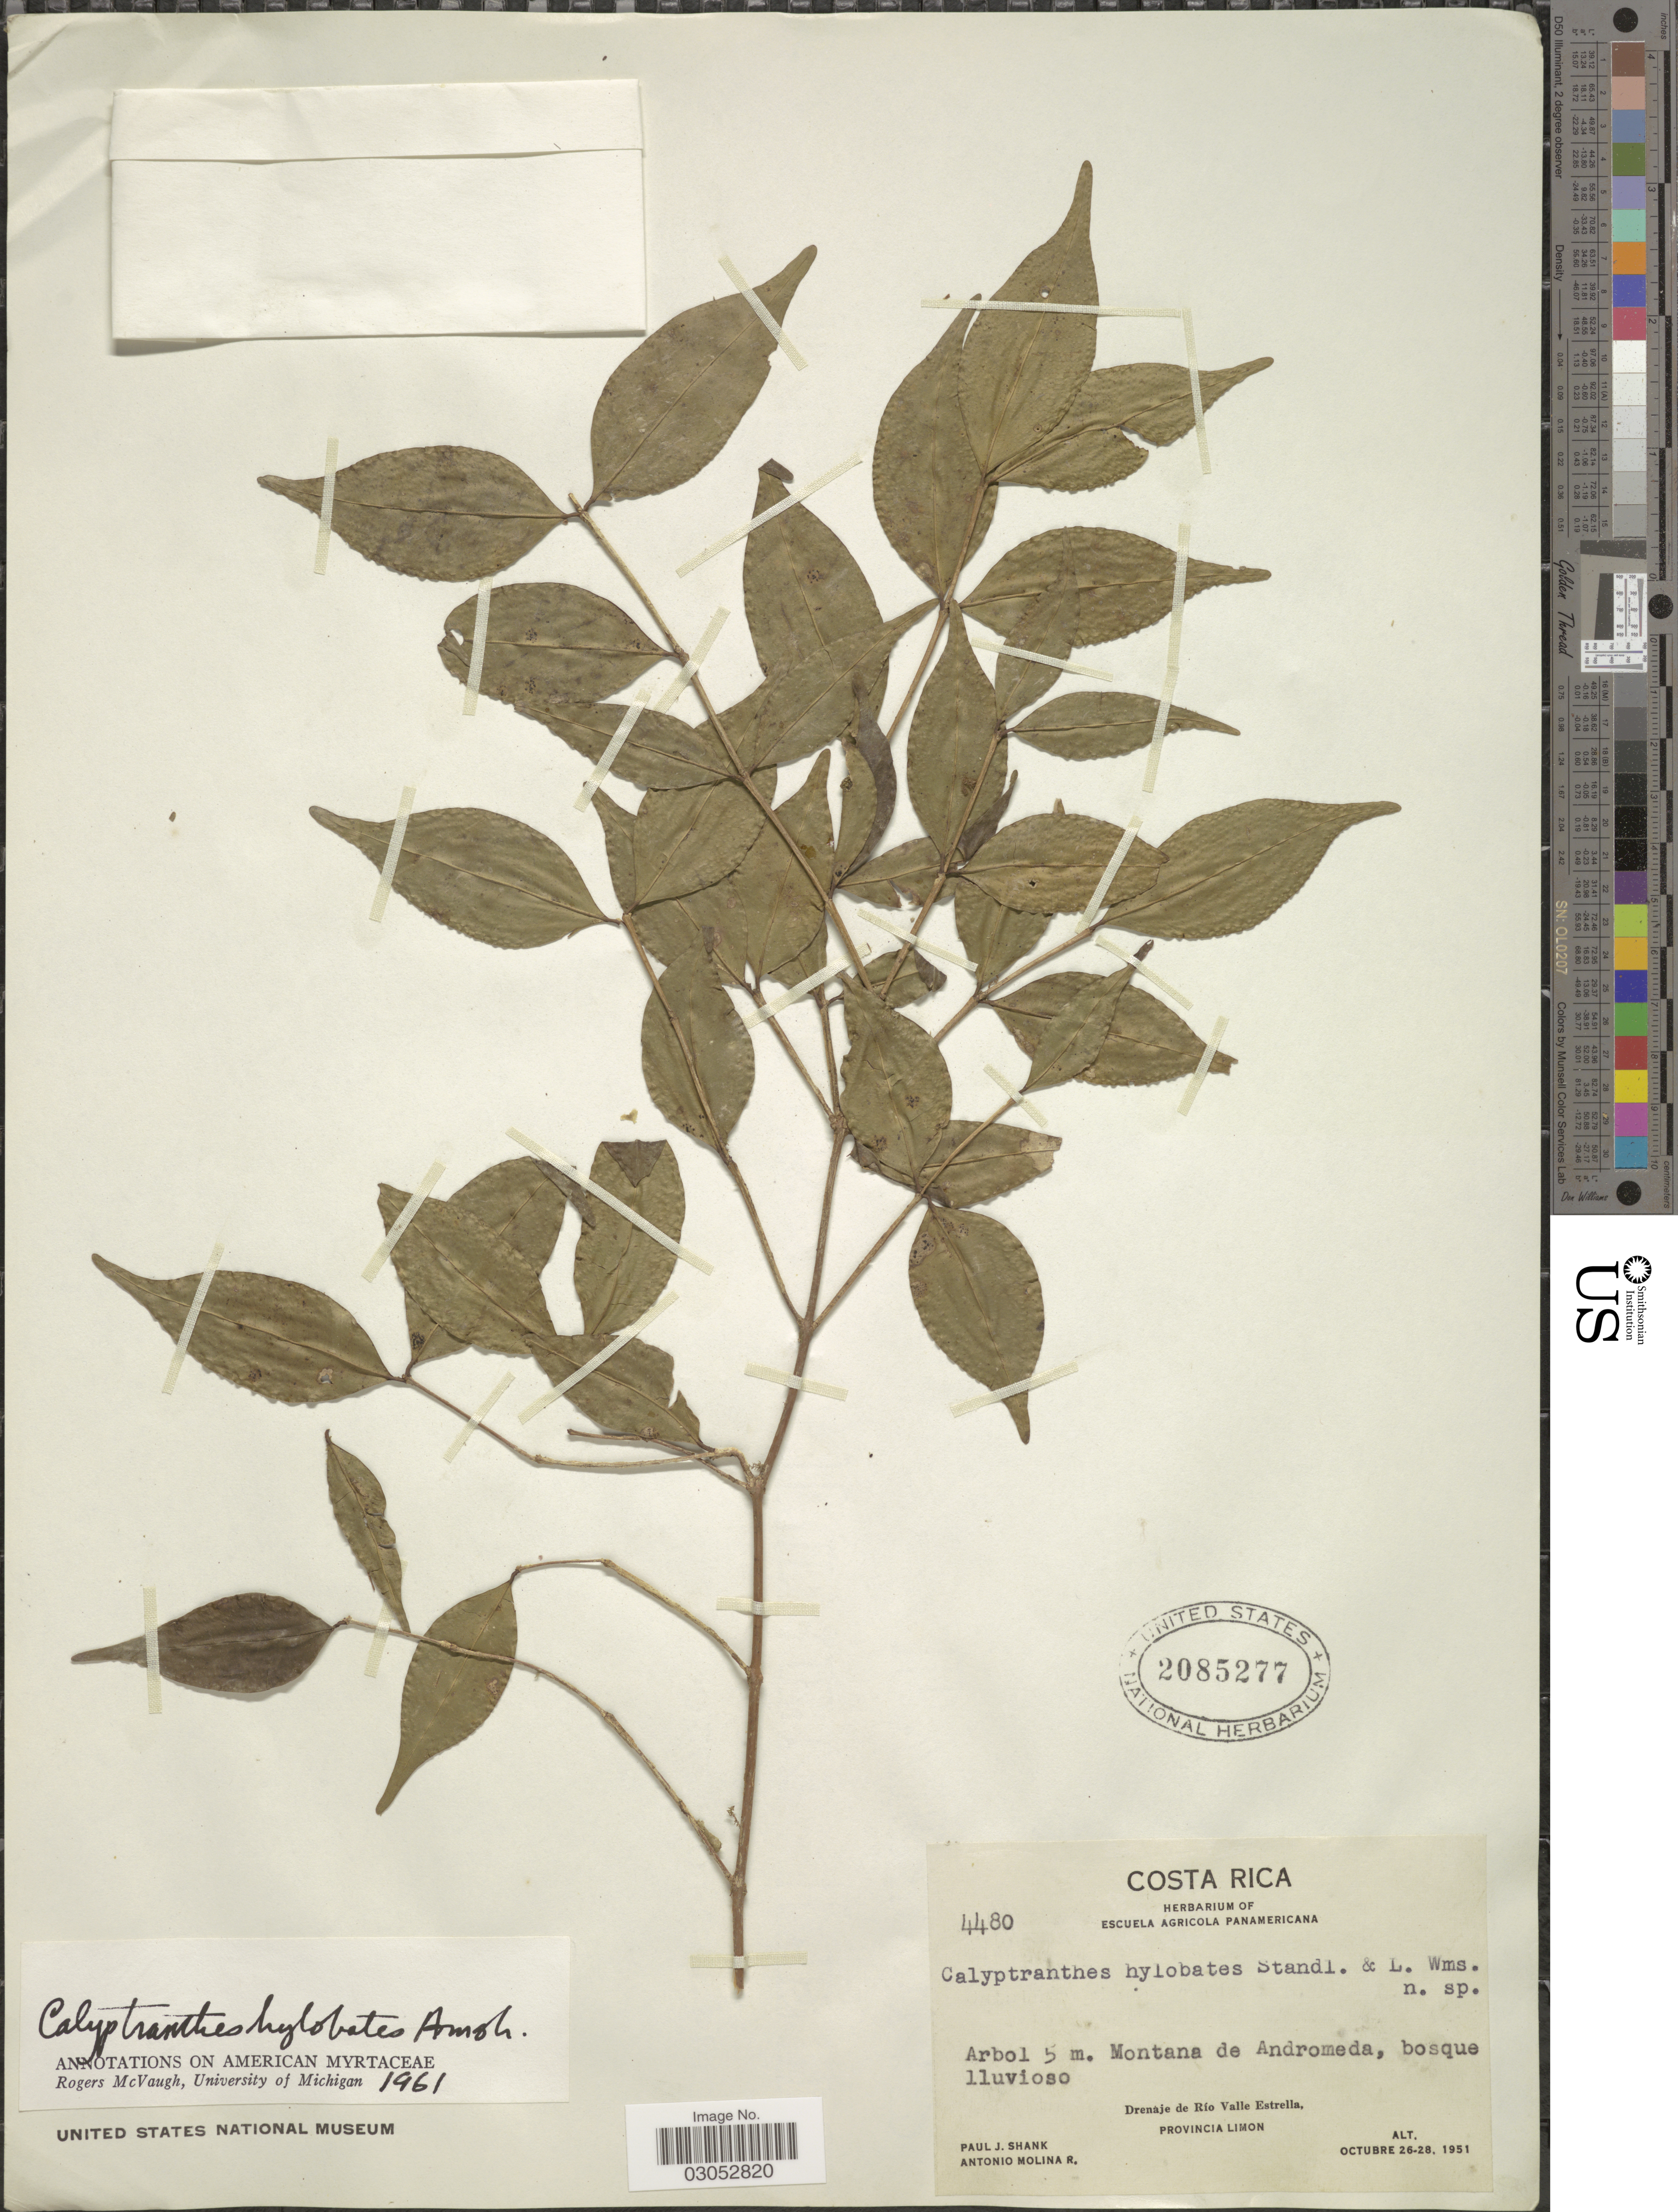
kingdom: Plantae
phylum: Tracheophyta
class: Magnoliopsida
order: Myrtales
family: Myrtaceae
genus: Myrcia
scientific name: Myrcia hylobates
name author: (Standl. ex Amshoff) E. Lucas & K. Samra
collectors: P. J. Shank & A. Molina R.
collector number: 4480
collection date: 1951-10-26/1951-10-28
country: Costa Rica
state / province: Limón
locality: Montana de Andromeda, bosque Iluvioso, Drenaje de Río Valle Estrella.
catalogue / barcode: US 2085277